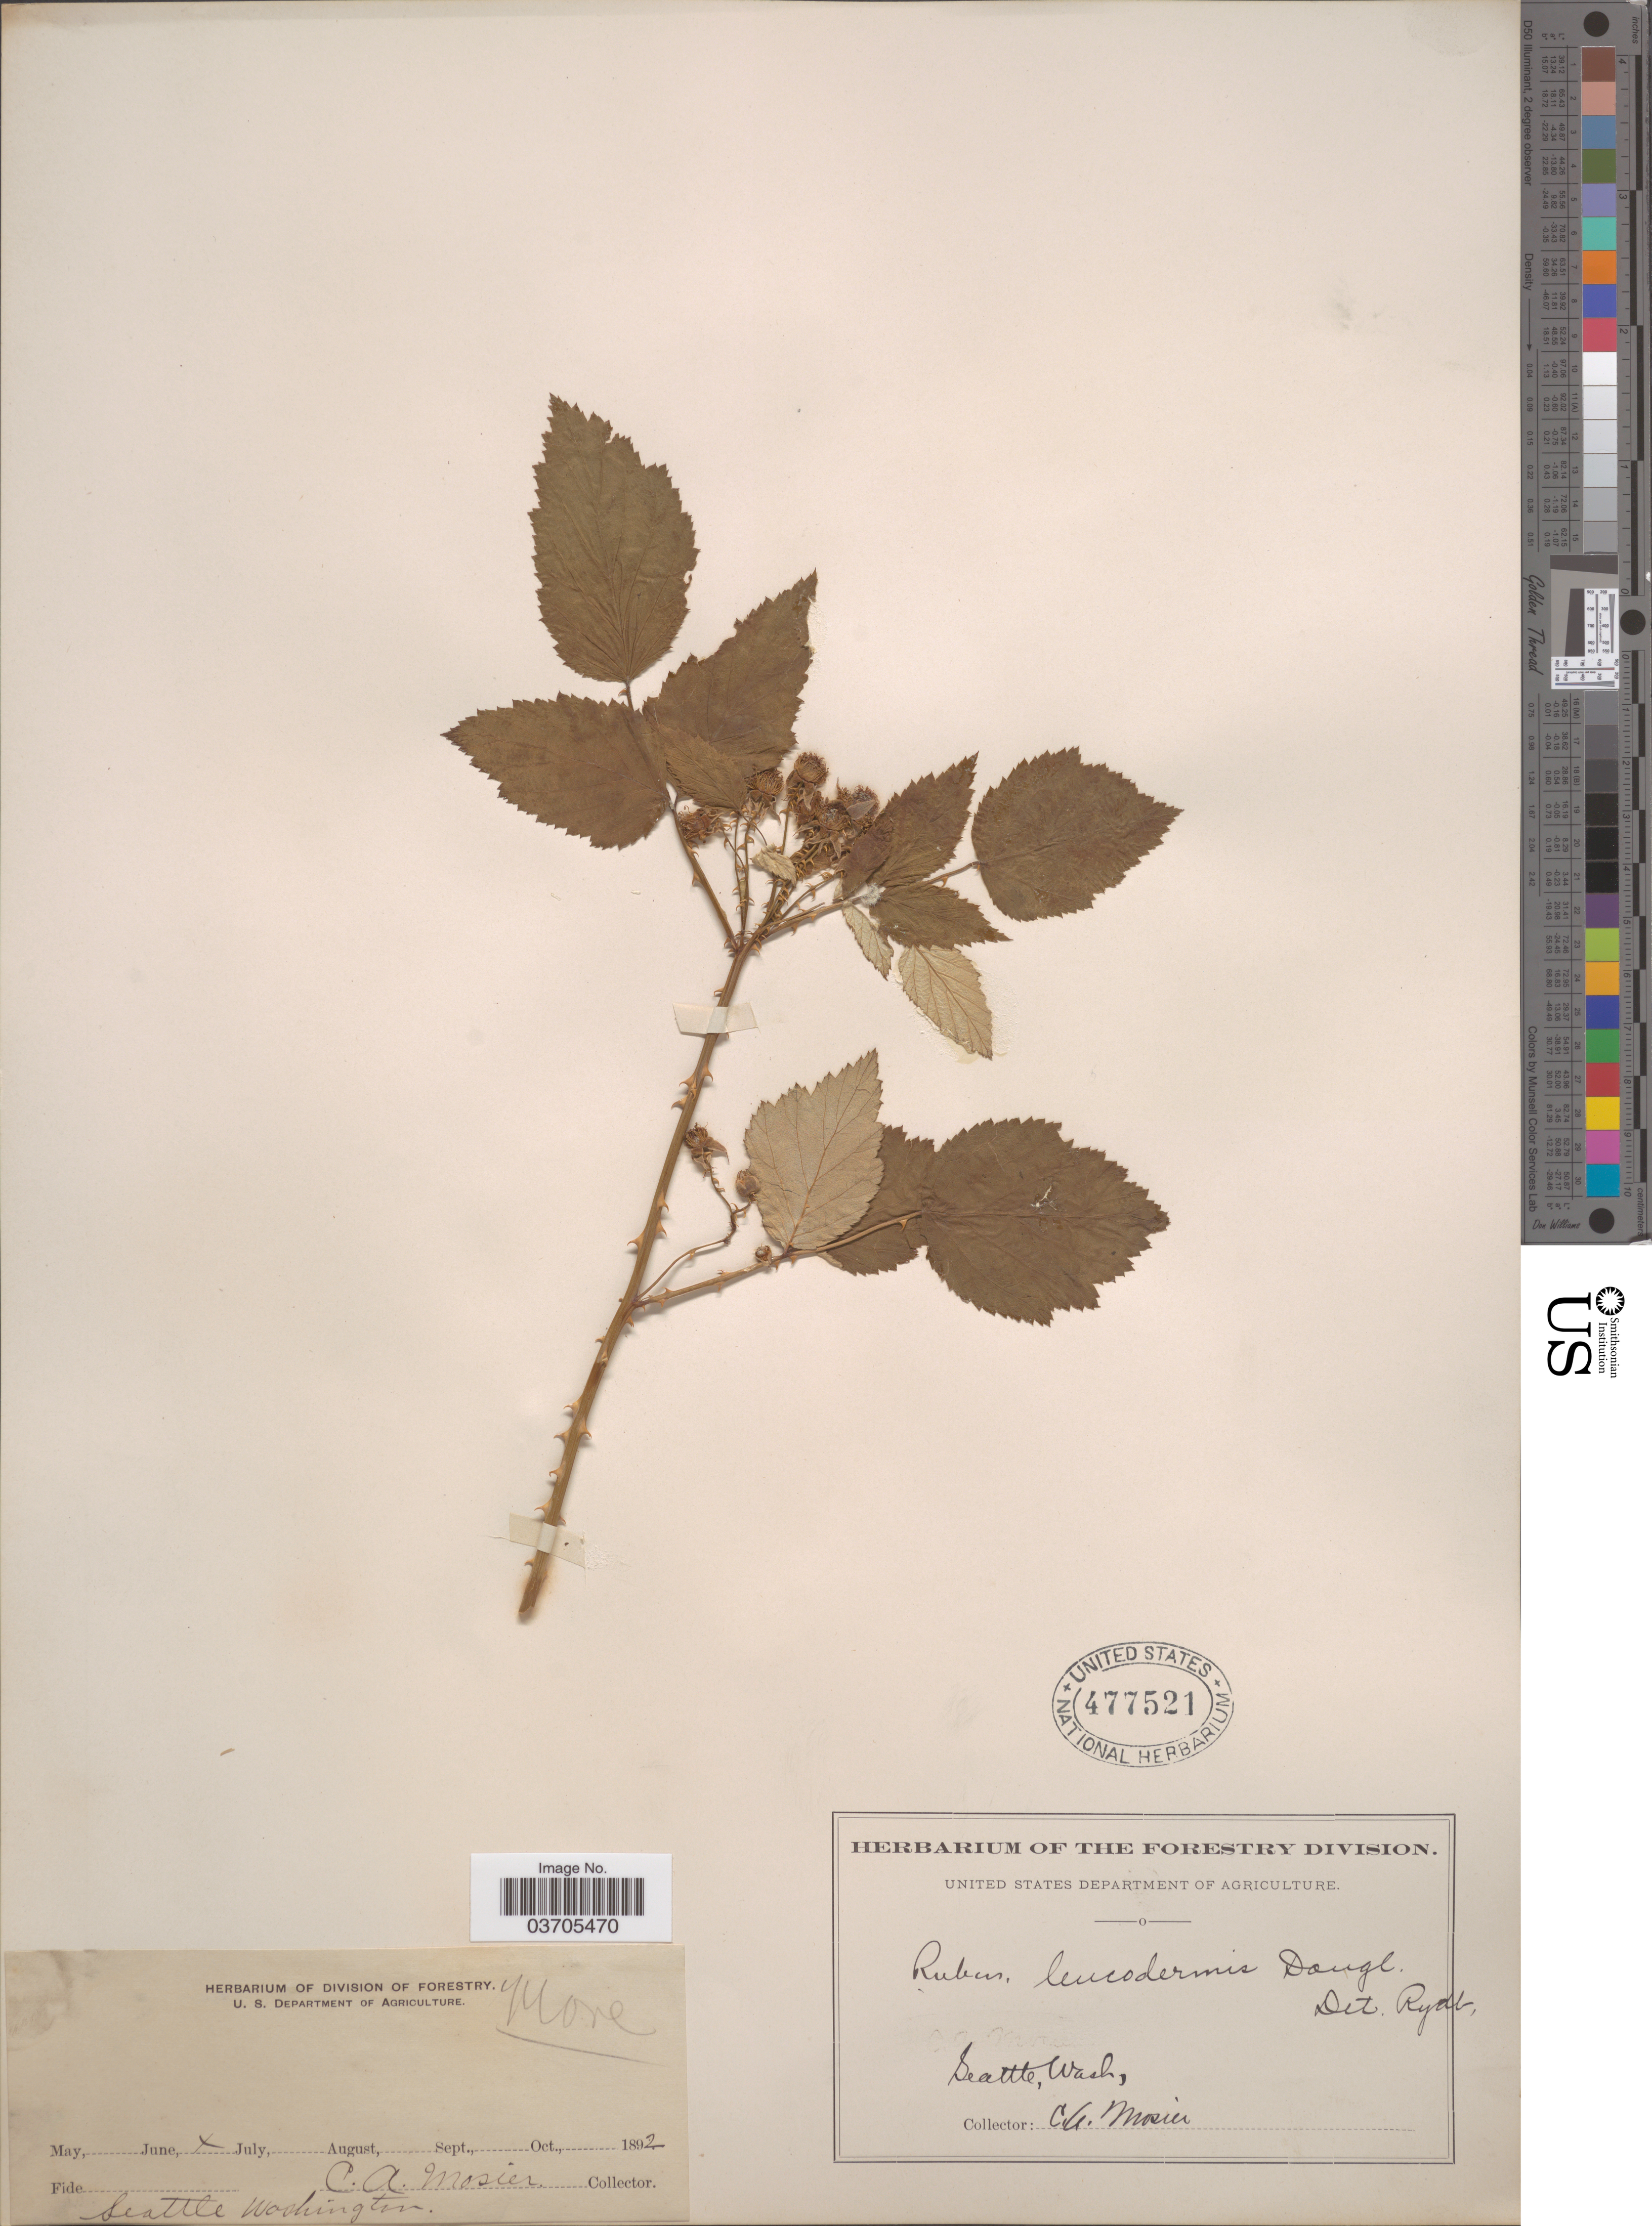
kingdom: Plantae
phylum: Tracheophyta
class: Magnoliopsida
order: Rosales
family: Rosaceae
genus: Rubus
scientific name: Rubus leucodermis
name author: Douglas ex Torr. & A. Gray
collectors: C. A. Mosier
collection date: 1892-06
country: United States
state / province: Washington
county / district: King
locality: Seattle.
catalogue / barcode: US 477521